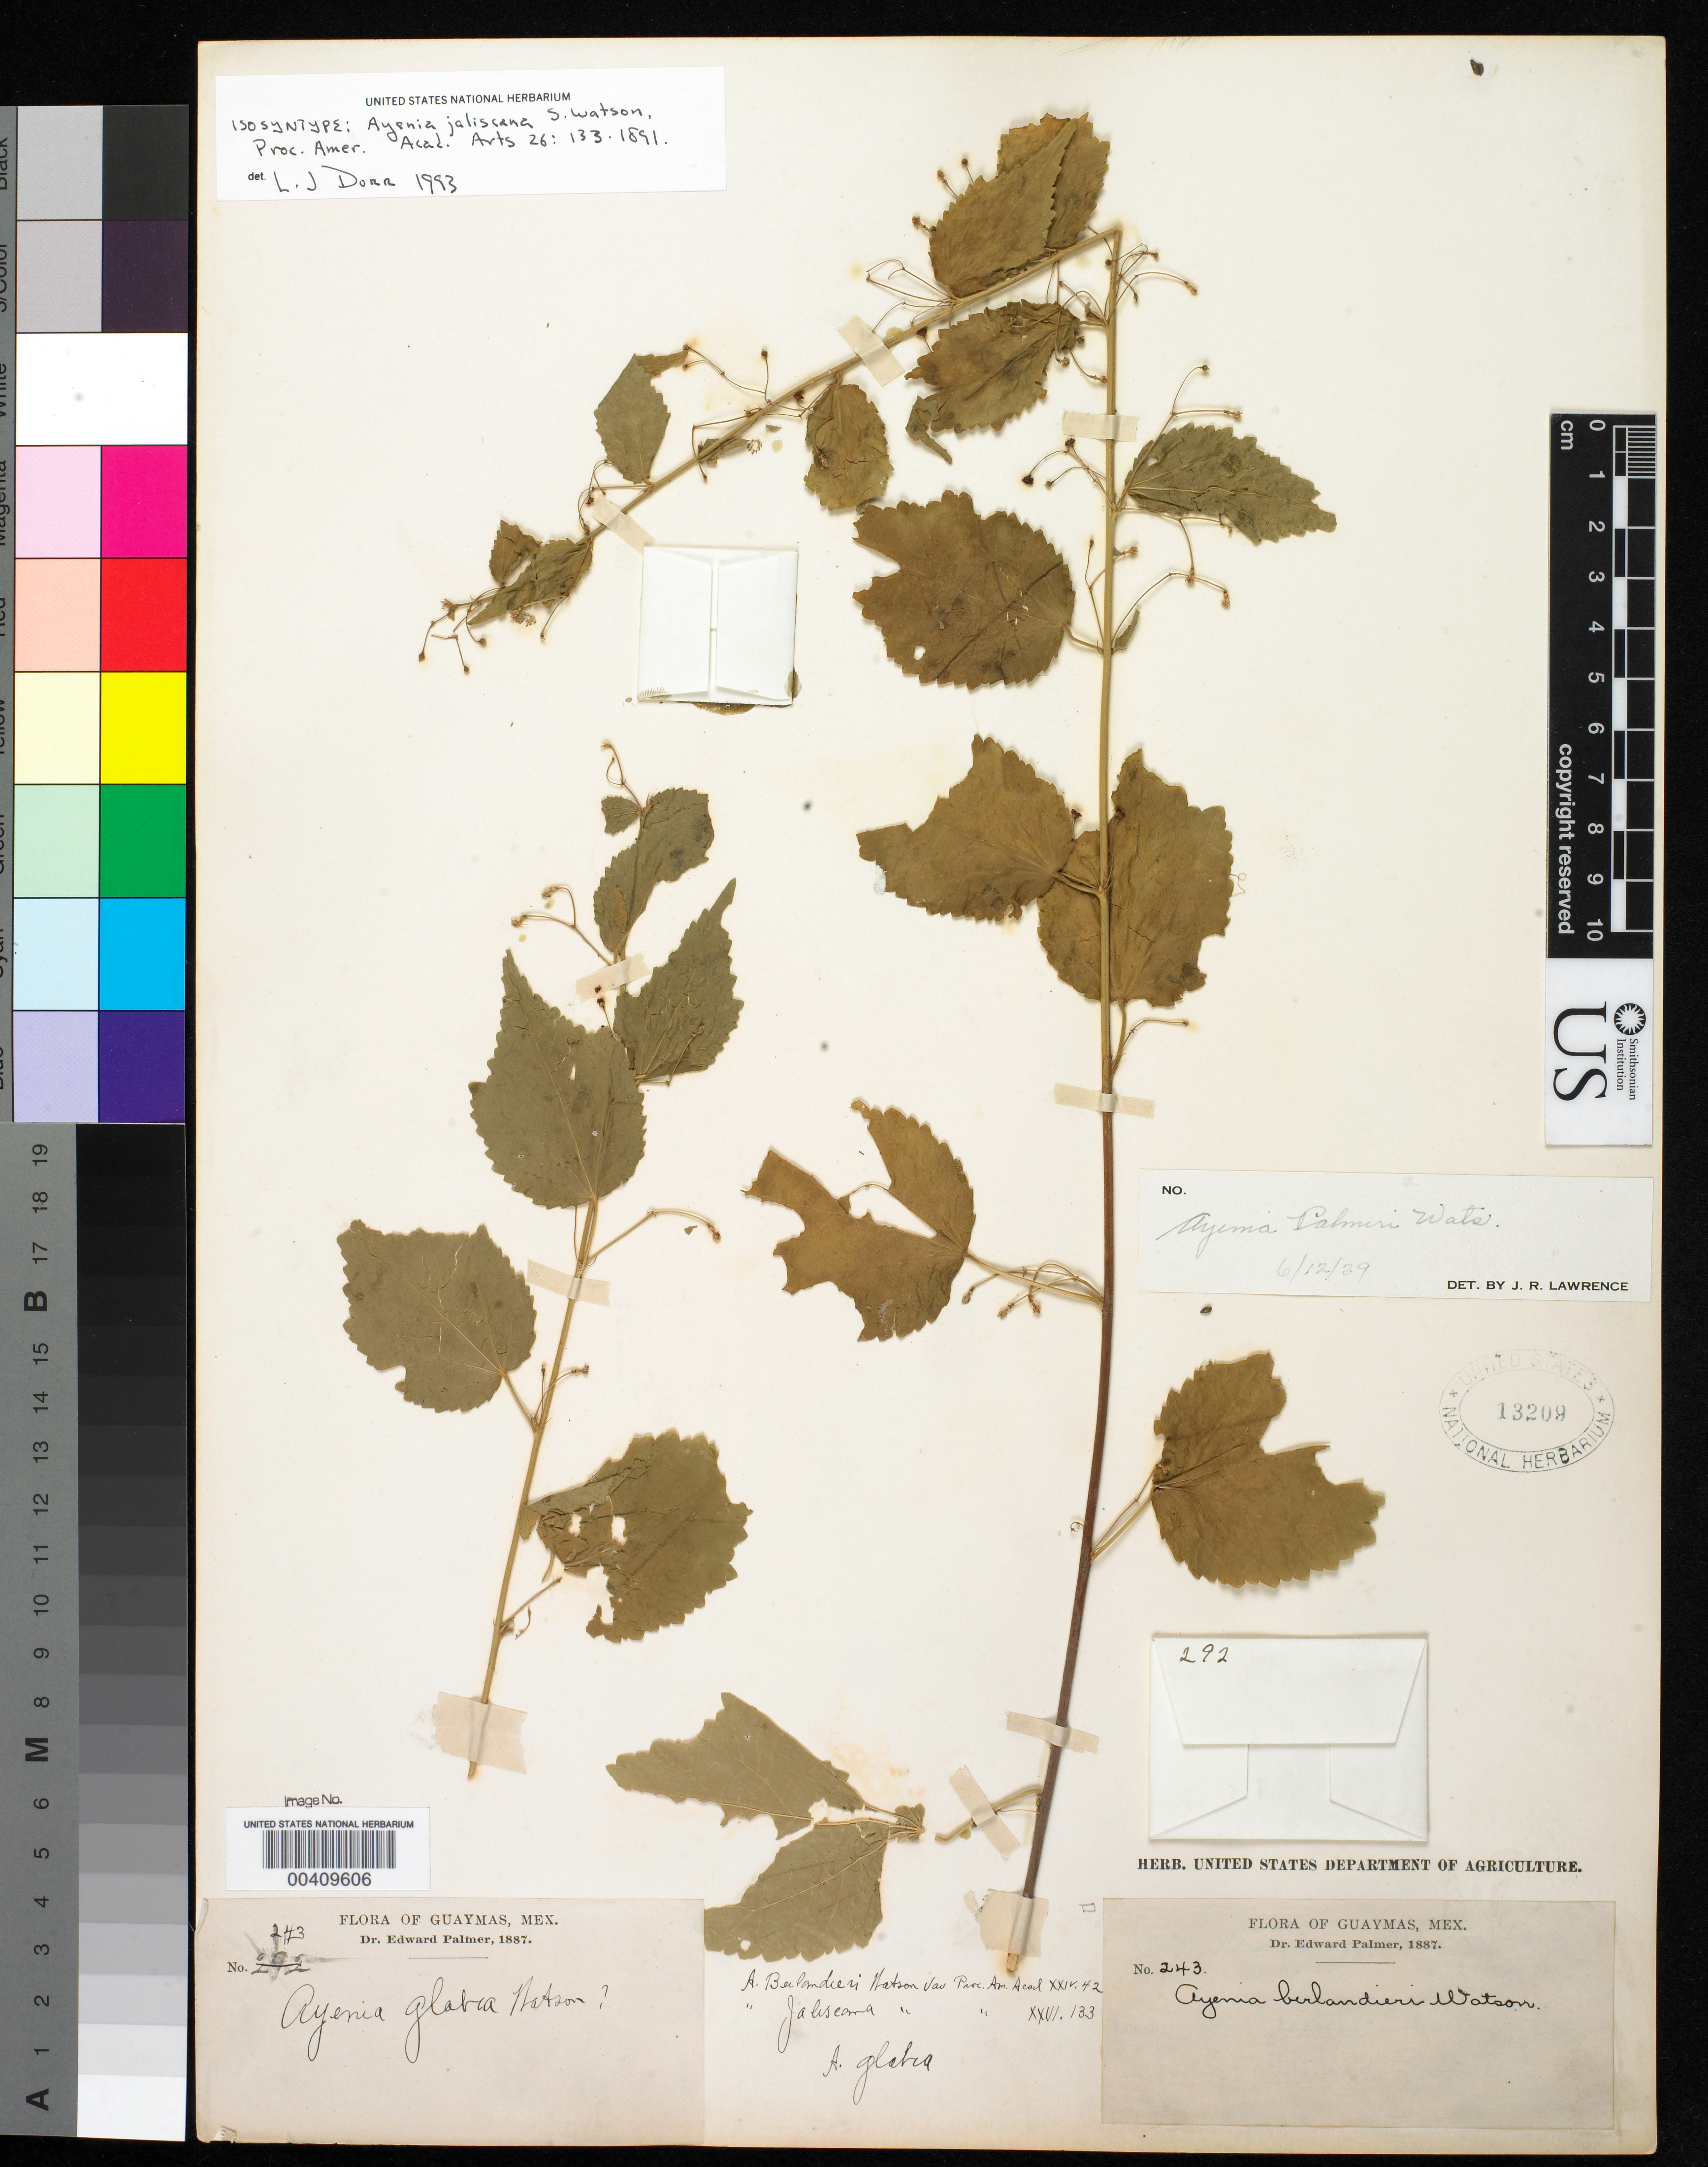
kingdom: Plantae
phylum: Tracheophyta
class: Magnoliopsida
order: Malvales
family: Malvaceae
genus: Ayenia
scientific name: Ayenia jaliscana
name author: S. Watson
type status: Isosyntype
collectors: E. Palmer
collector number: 243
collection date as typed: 1887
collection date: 1887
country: Mexico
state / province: Sonora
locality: Guaymas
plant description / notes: Also an isosyntype of Ayenia berlandieri S. Watson.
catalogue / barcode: US 13209